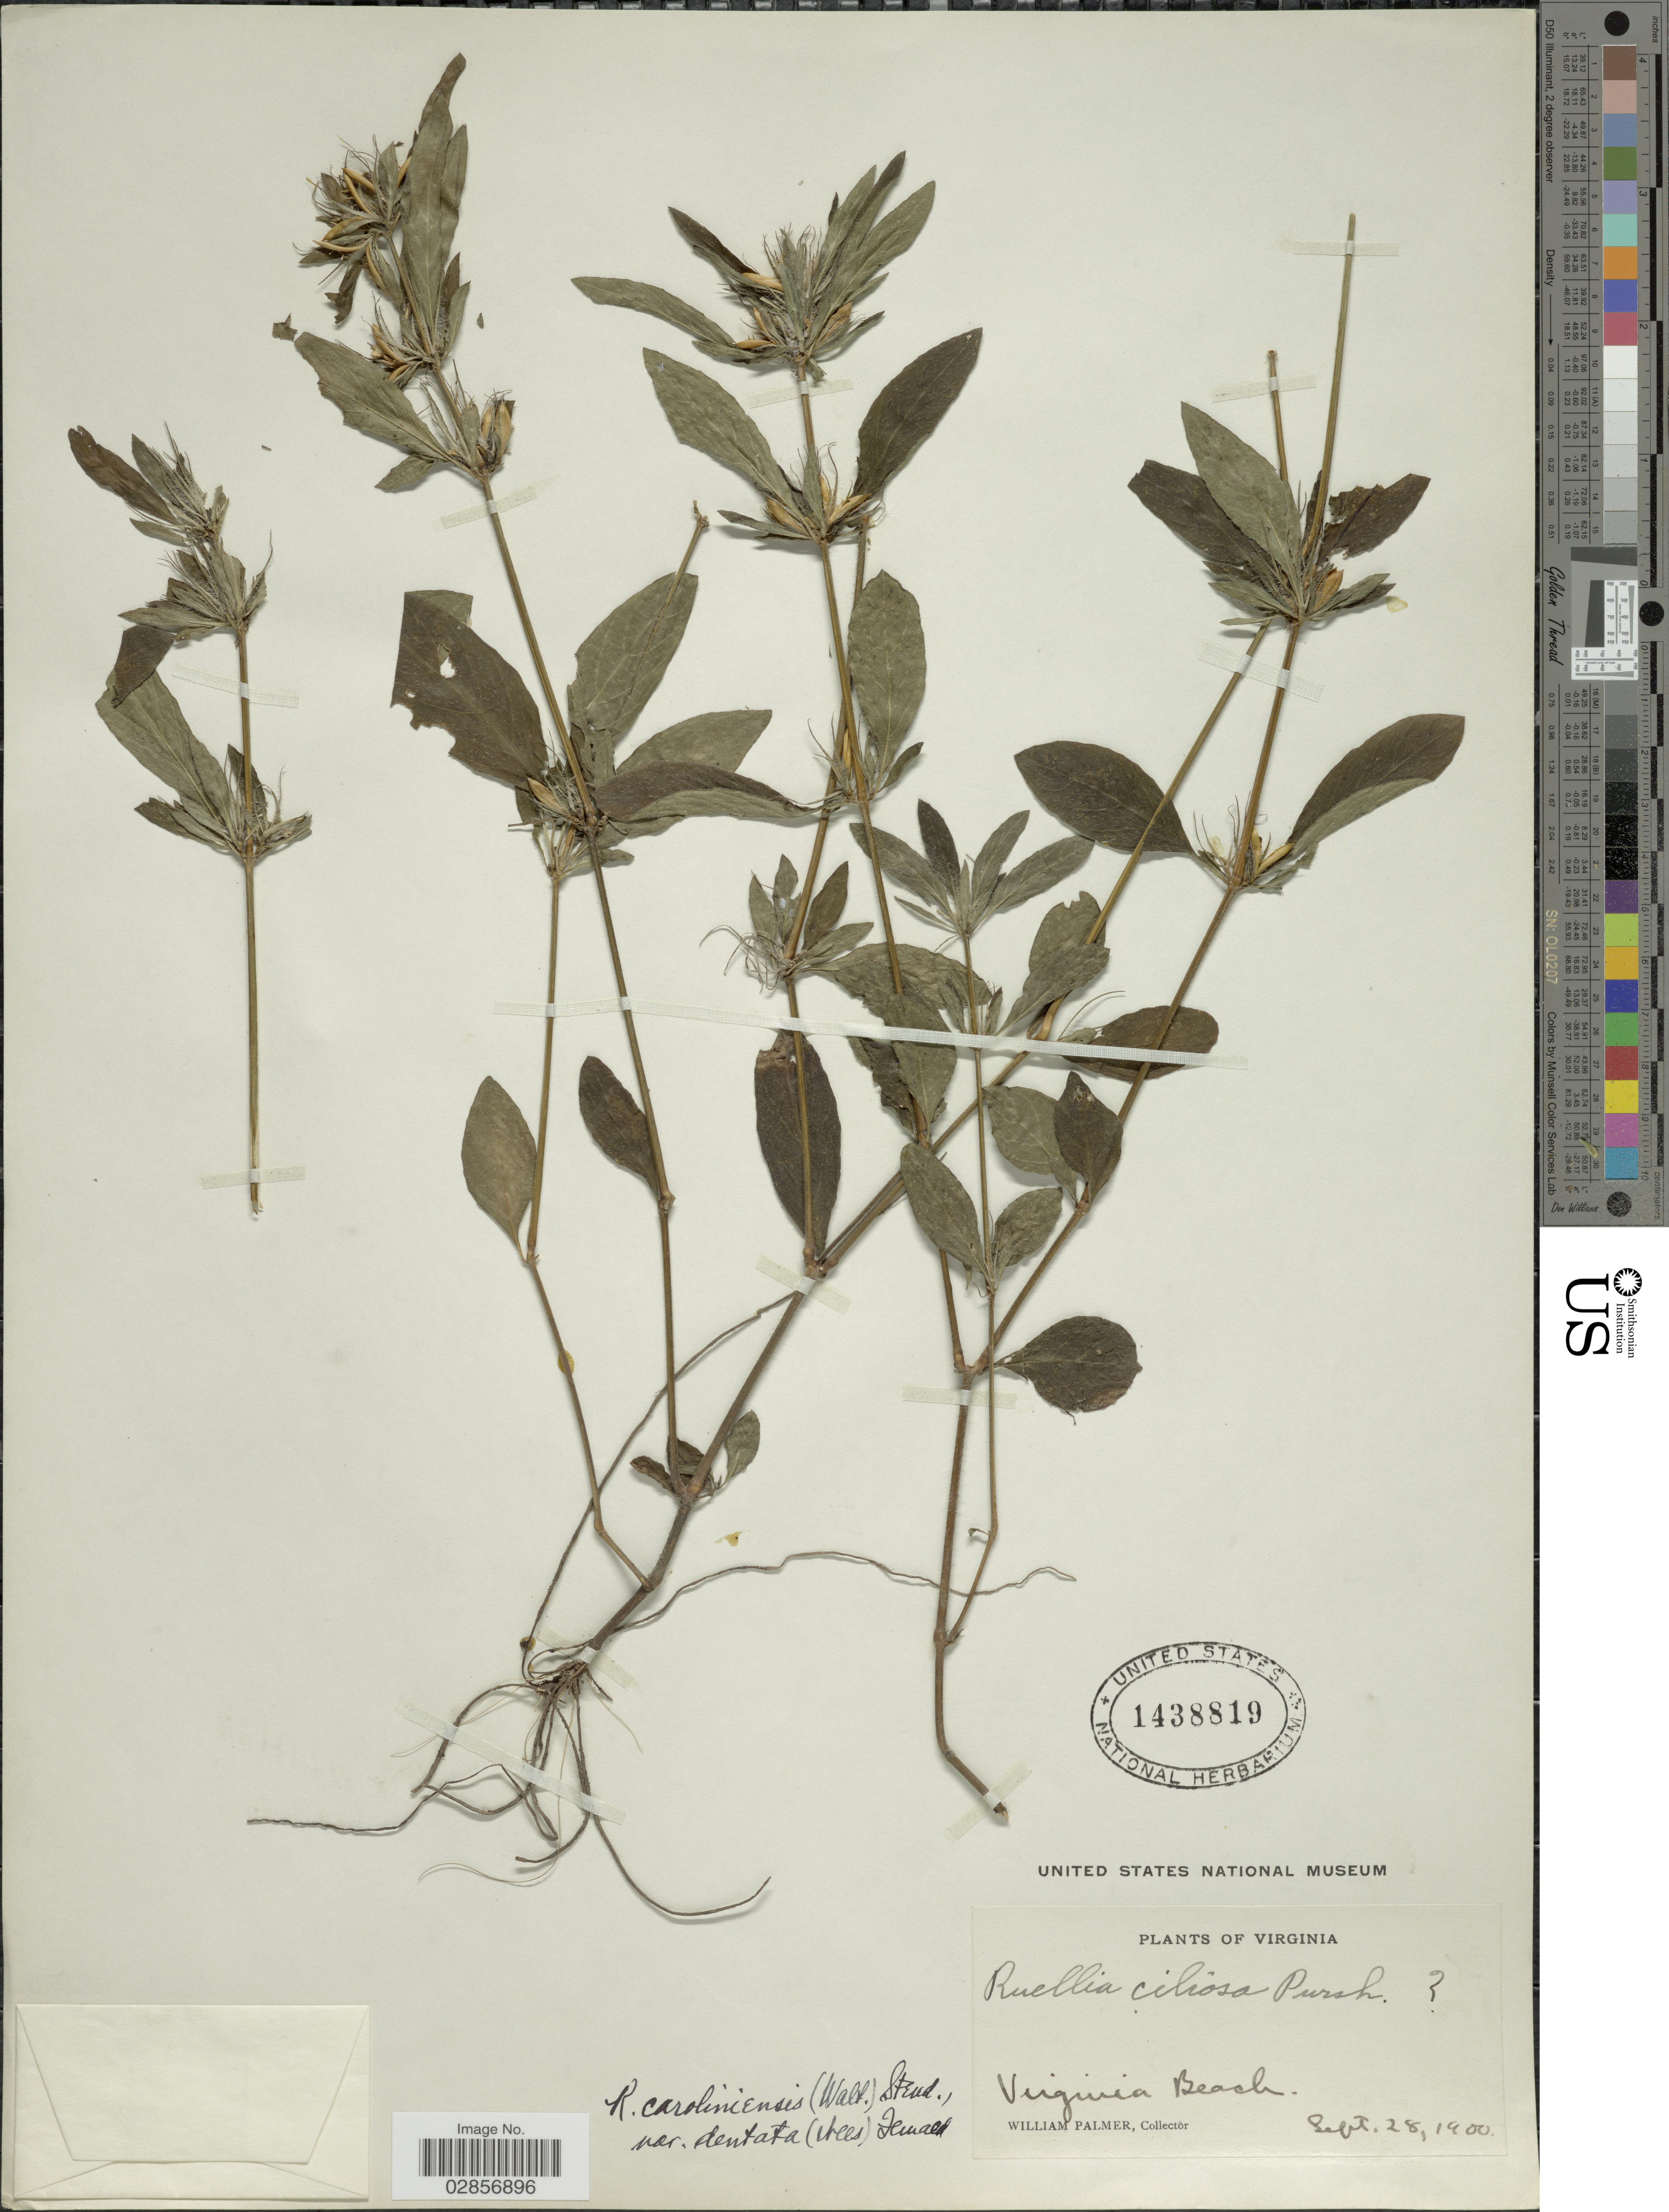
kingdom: Plantae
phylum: Tracheophyta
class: Magnoliopsida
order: Lamiales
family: Acanthaceae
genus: Ruellia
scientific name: Ruellia caroliniensis var. dentata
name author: (Nees ex DC.) Fernald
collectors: W. Palmer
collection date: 1900-09-28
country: United States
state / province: Virginia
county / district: City of Virginia Beach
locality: Virginia Beach.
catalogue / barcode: US 1438819